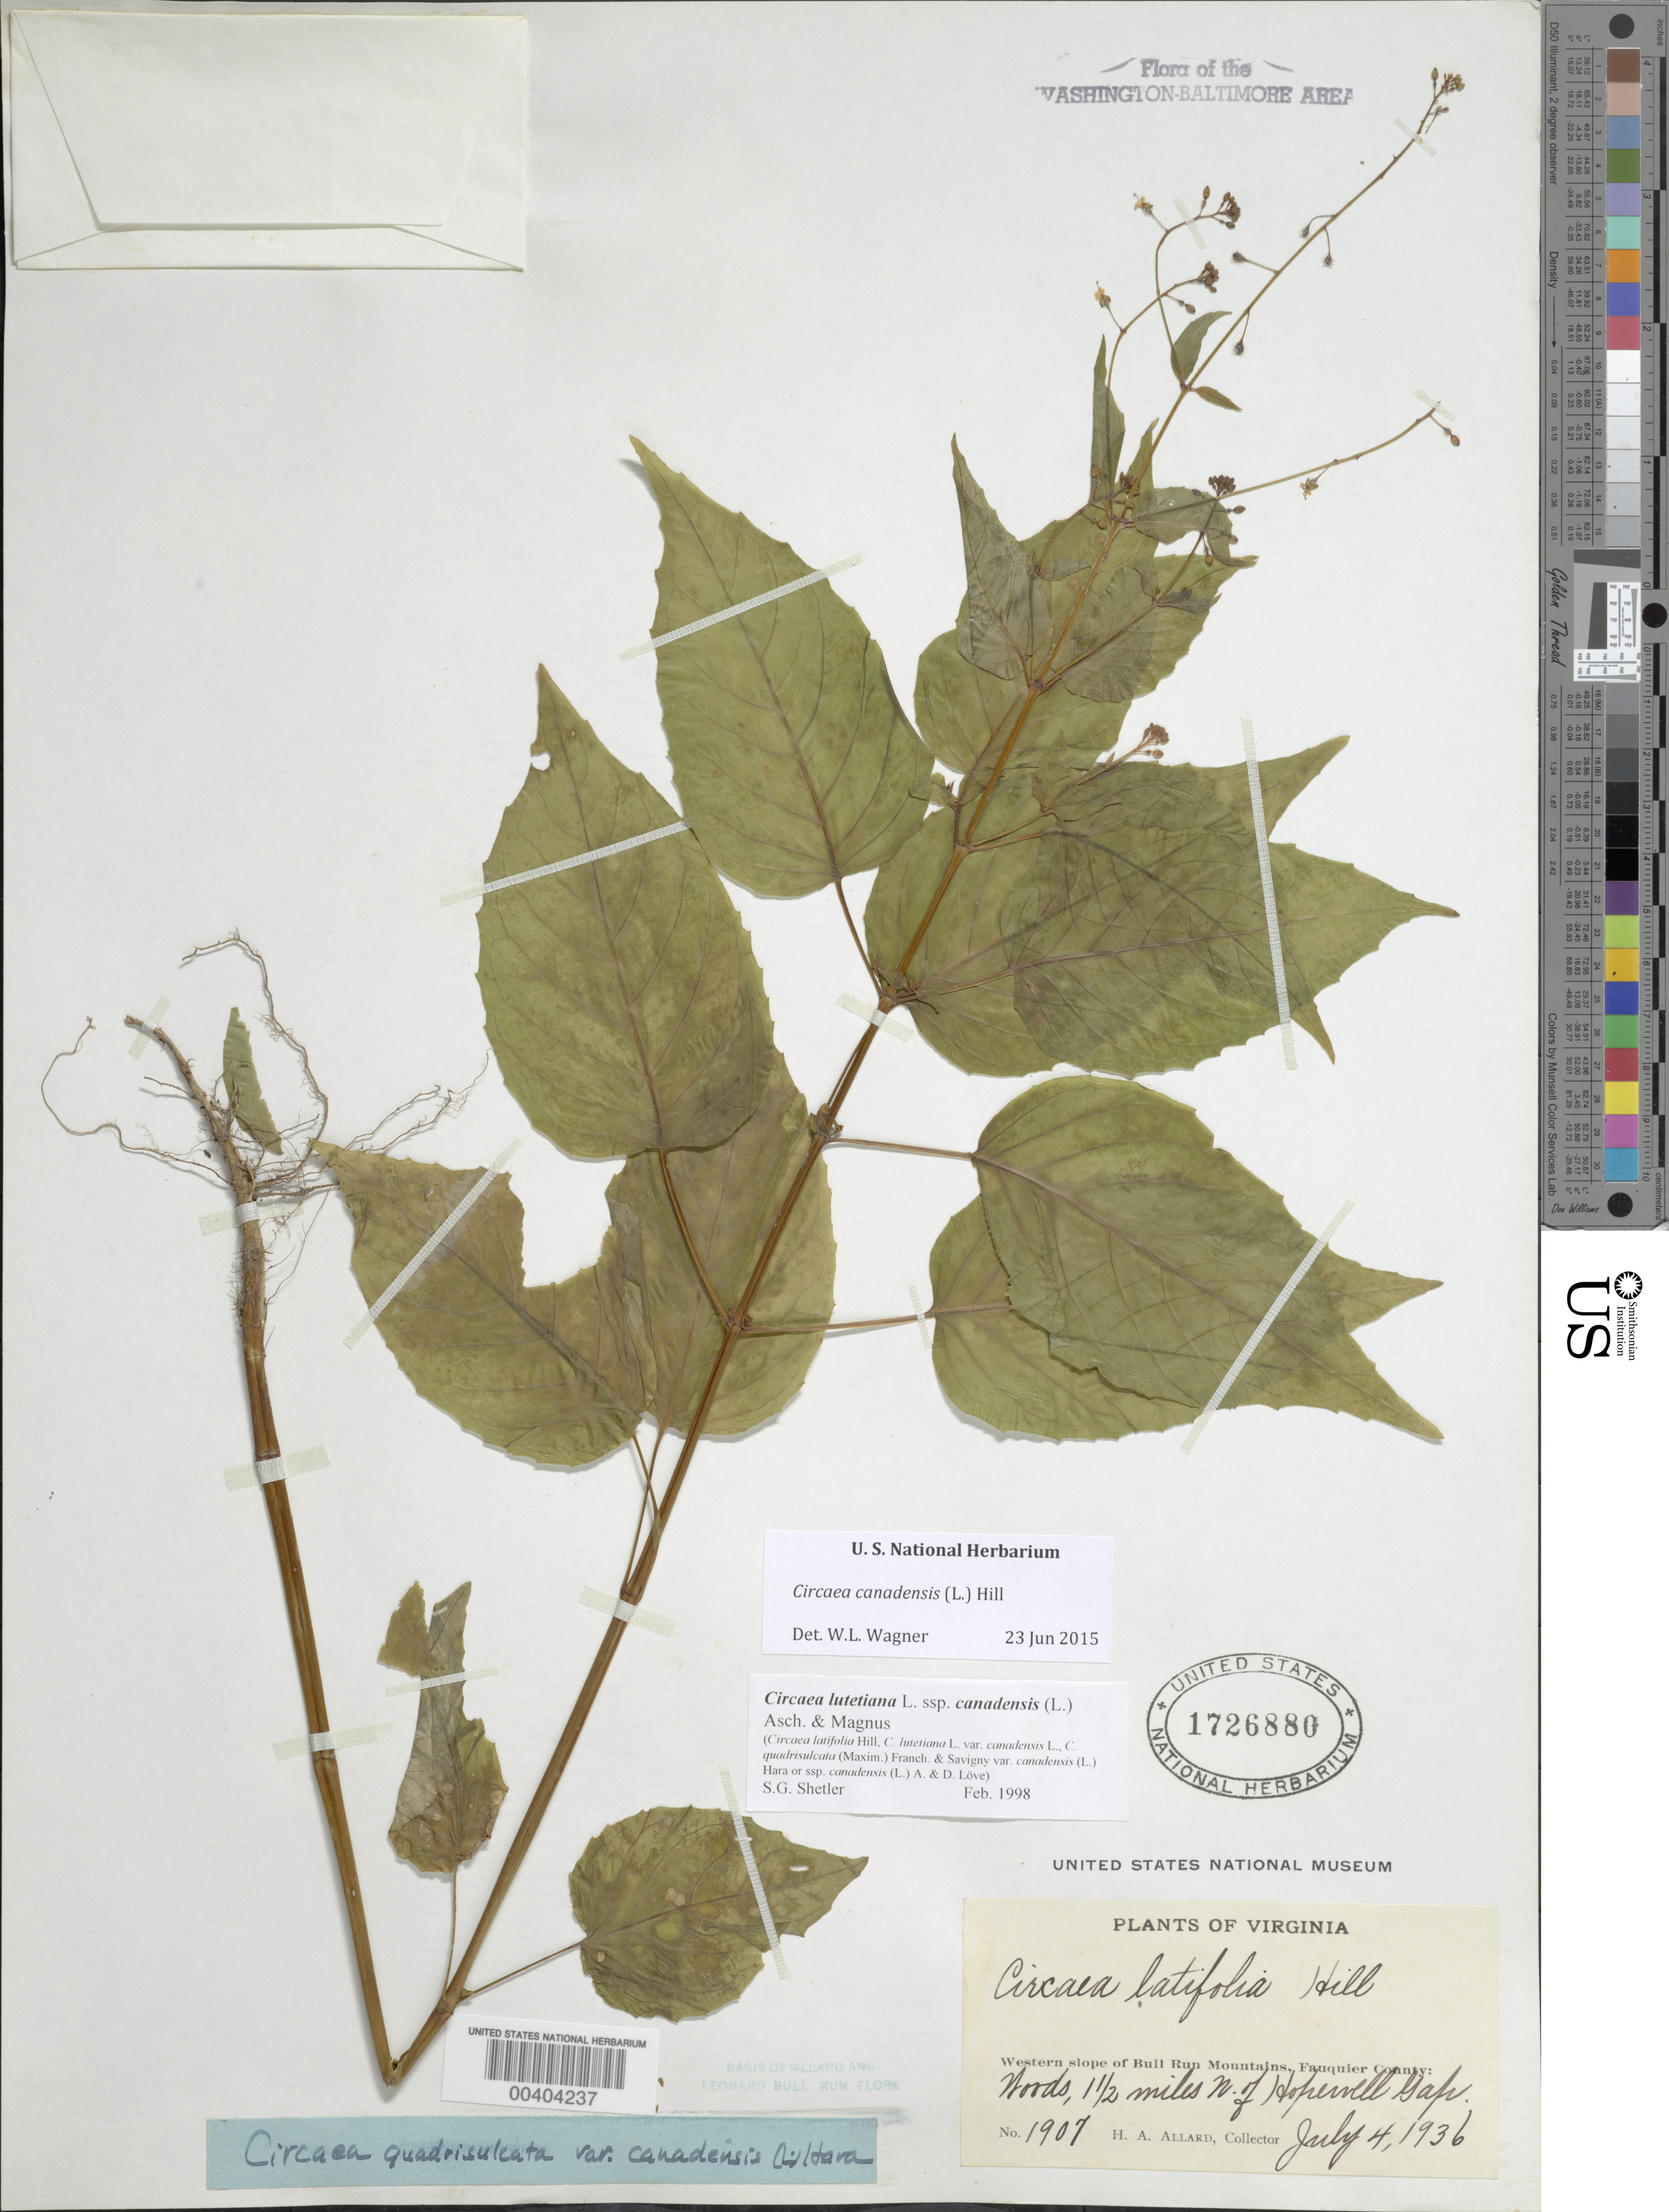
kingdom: Plantae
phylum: Tracheophyta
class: Magnoliopsida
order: Myrtales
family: Onagraceae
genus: Circaea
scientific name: Circaea canadensis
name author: (L.) Hill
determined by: Wagner, W. L., (BOT), Smithsonian Institution - National Museum of Natural History (UNITED STATES)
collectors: H. A. Allard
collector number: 1907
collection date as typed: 04 Jul 1936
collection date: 1936-07-04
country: United States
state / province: Virginia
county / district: Fauquier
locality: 1.5 mi. N of Hopewell Gap, western slope of Bull Run Mountains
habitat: Woods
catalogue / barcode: US 1726880